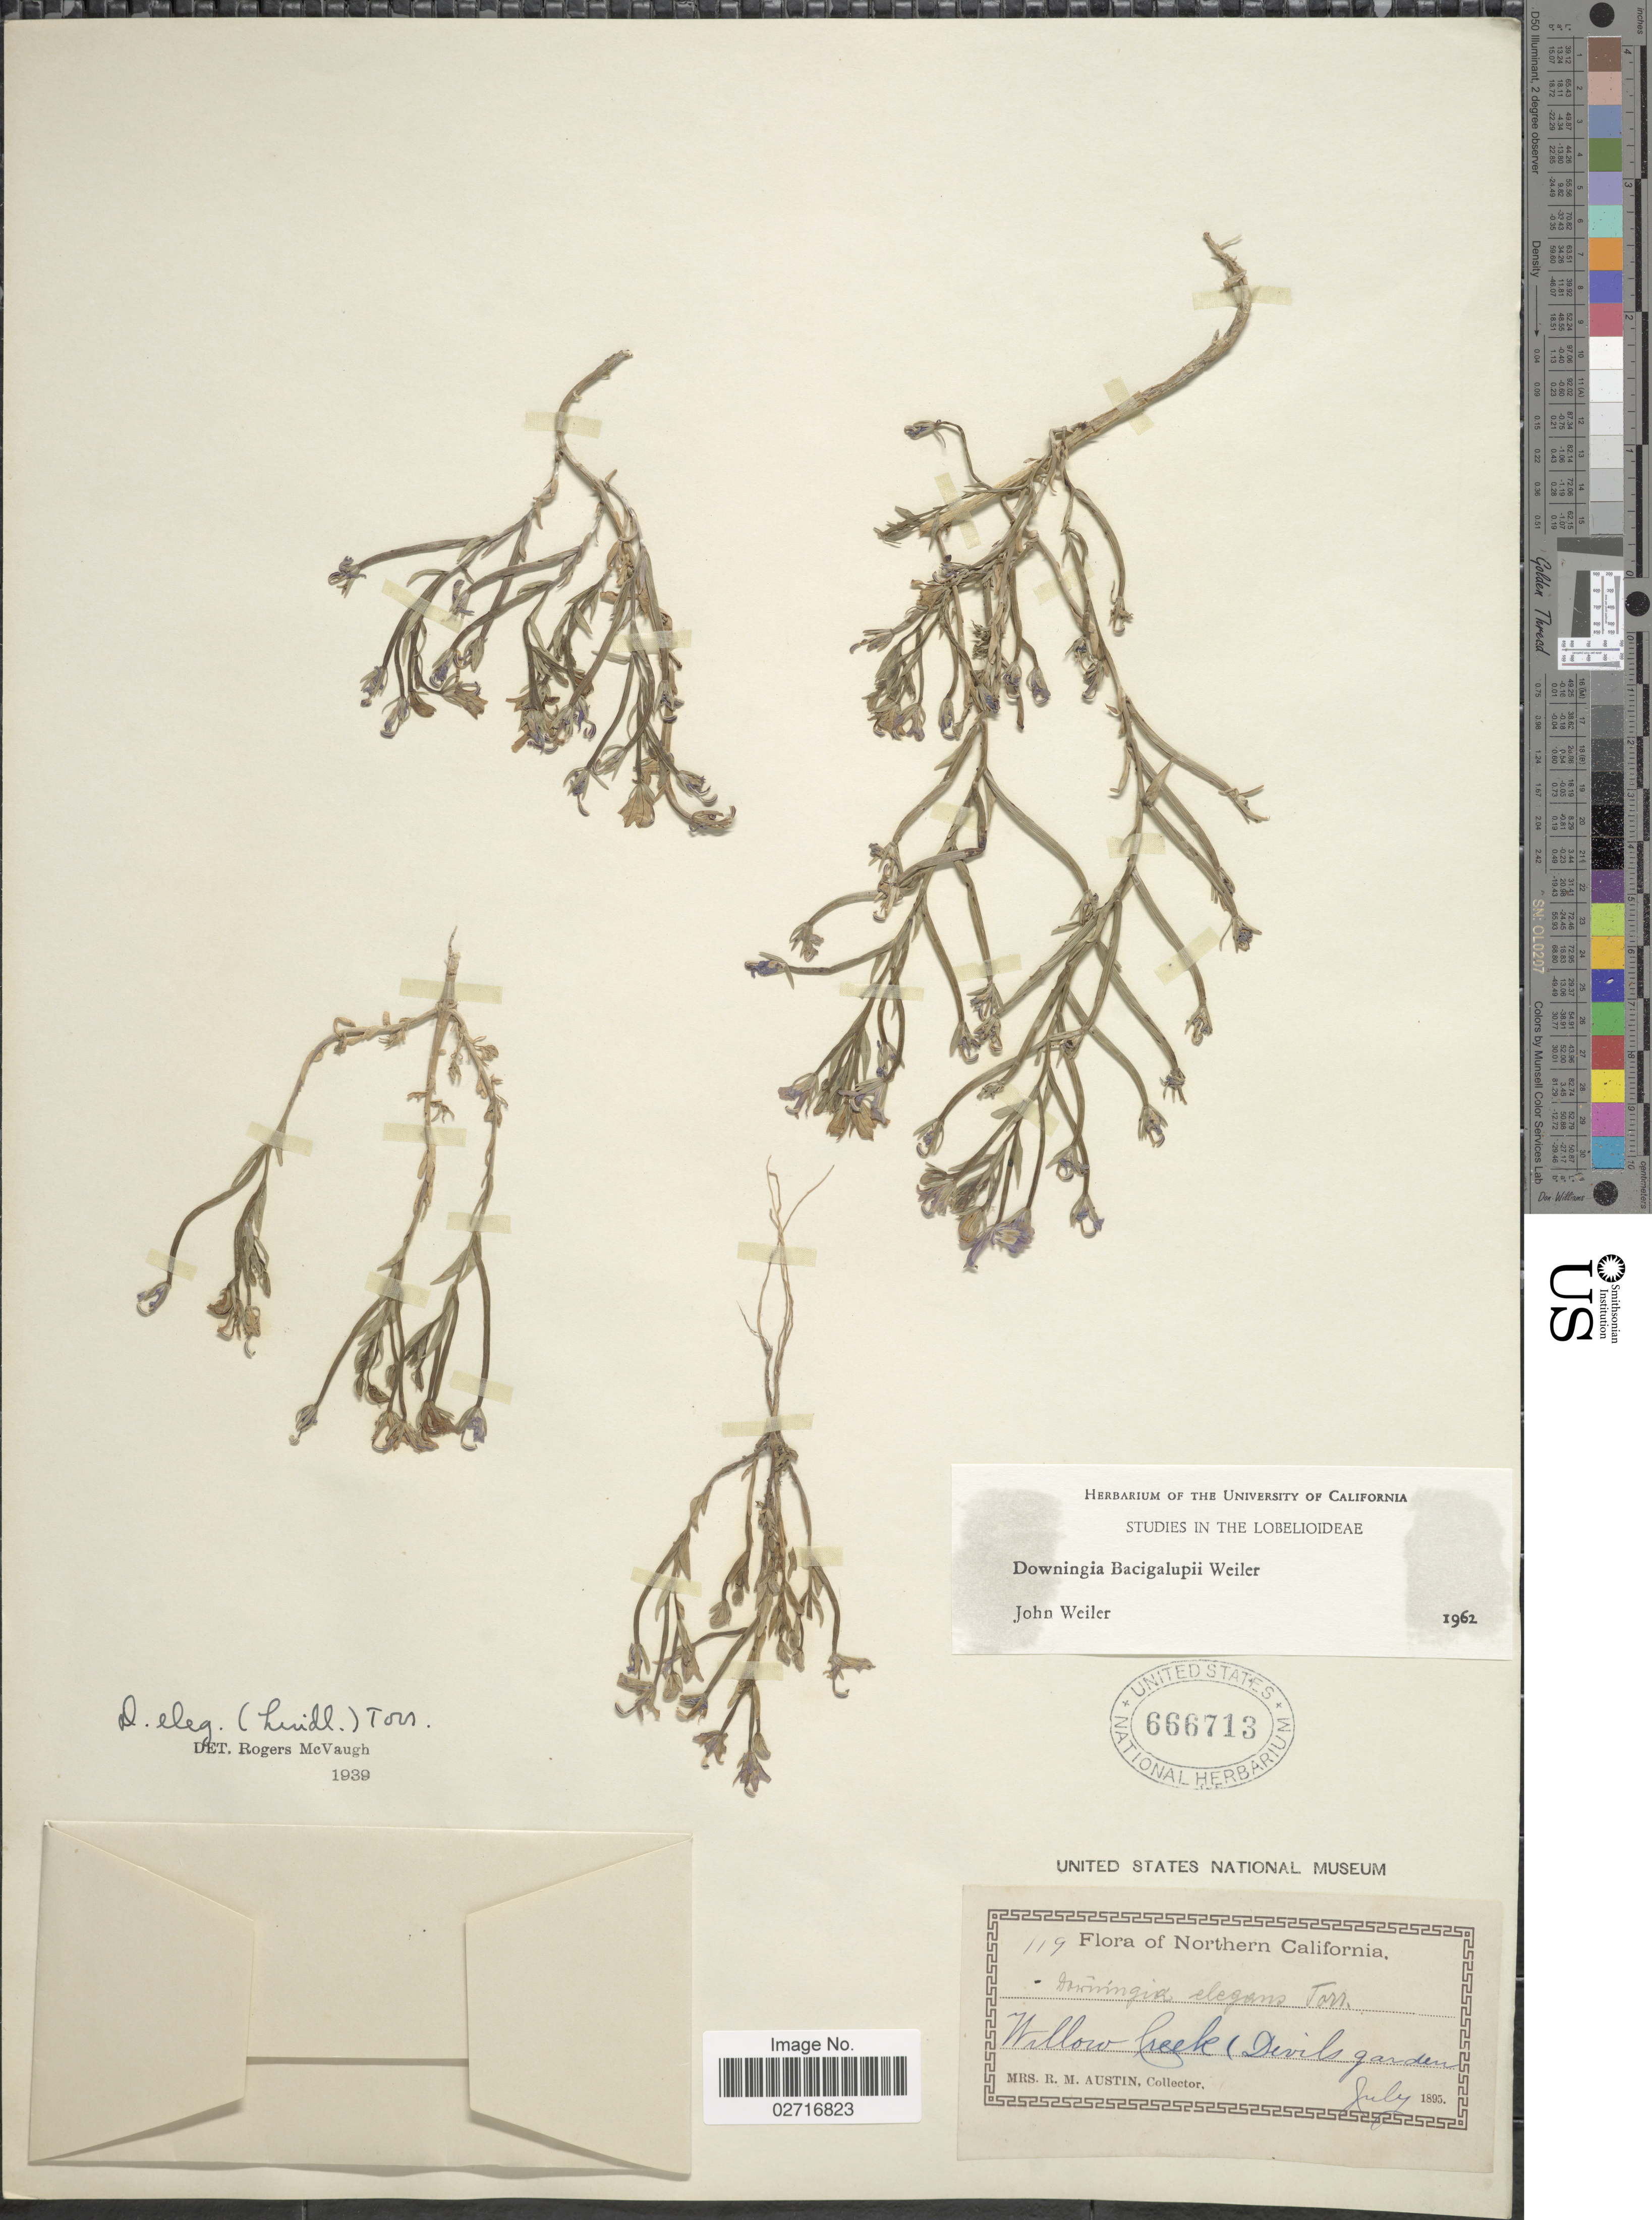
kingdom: Plantae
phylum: Tracheophyta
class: Magnoliopsida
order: Asterales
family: Campanulaceae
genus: Downingia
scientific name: Downingia bacigalupii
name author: Weiler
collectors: R. Austin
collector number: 119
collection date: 1895-07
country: United States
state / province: California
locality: Northern California, Willow Creek (Devils garden).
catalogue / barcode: US 666713